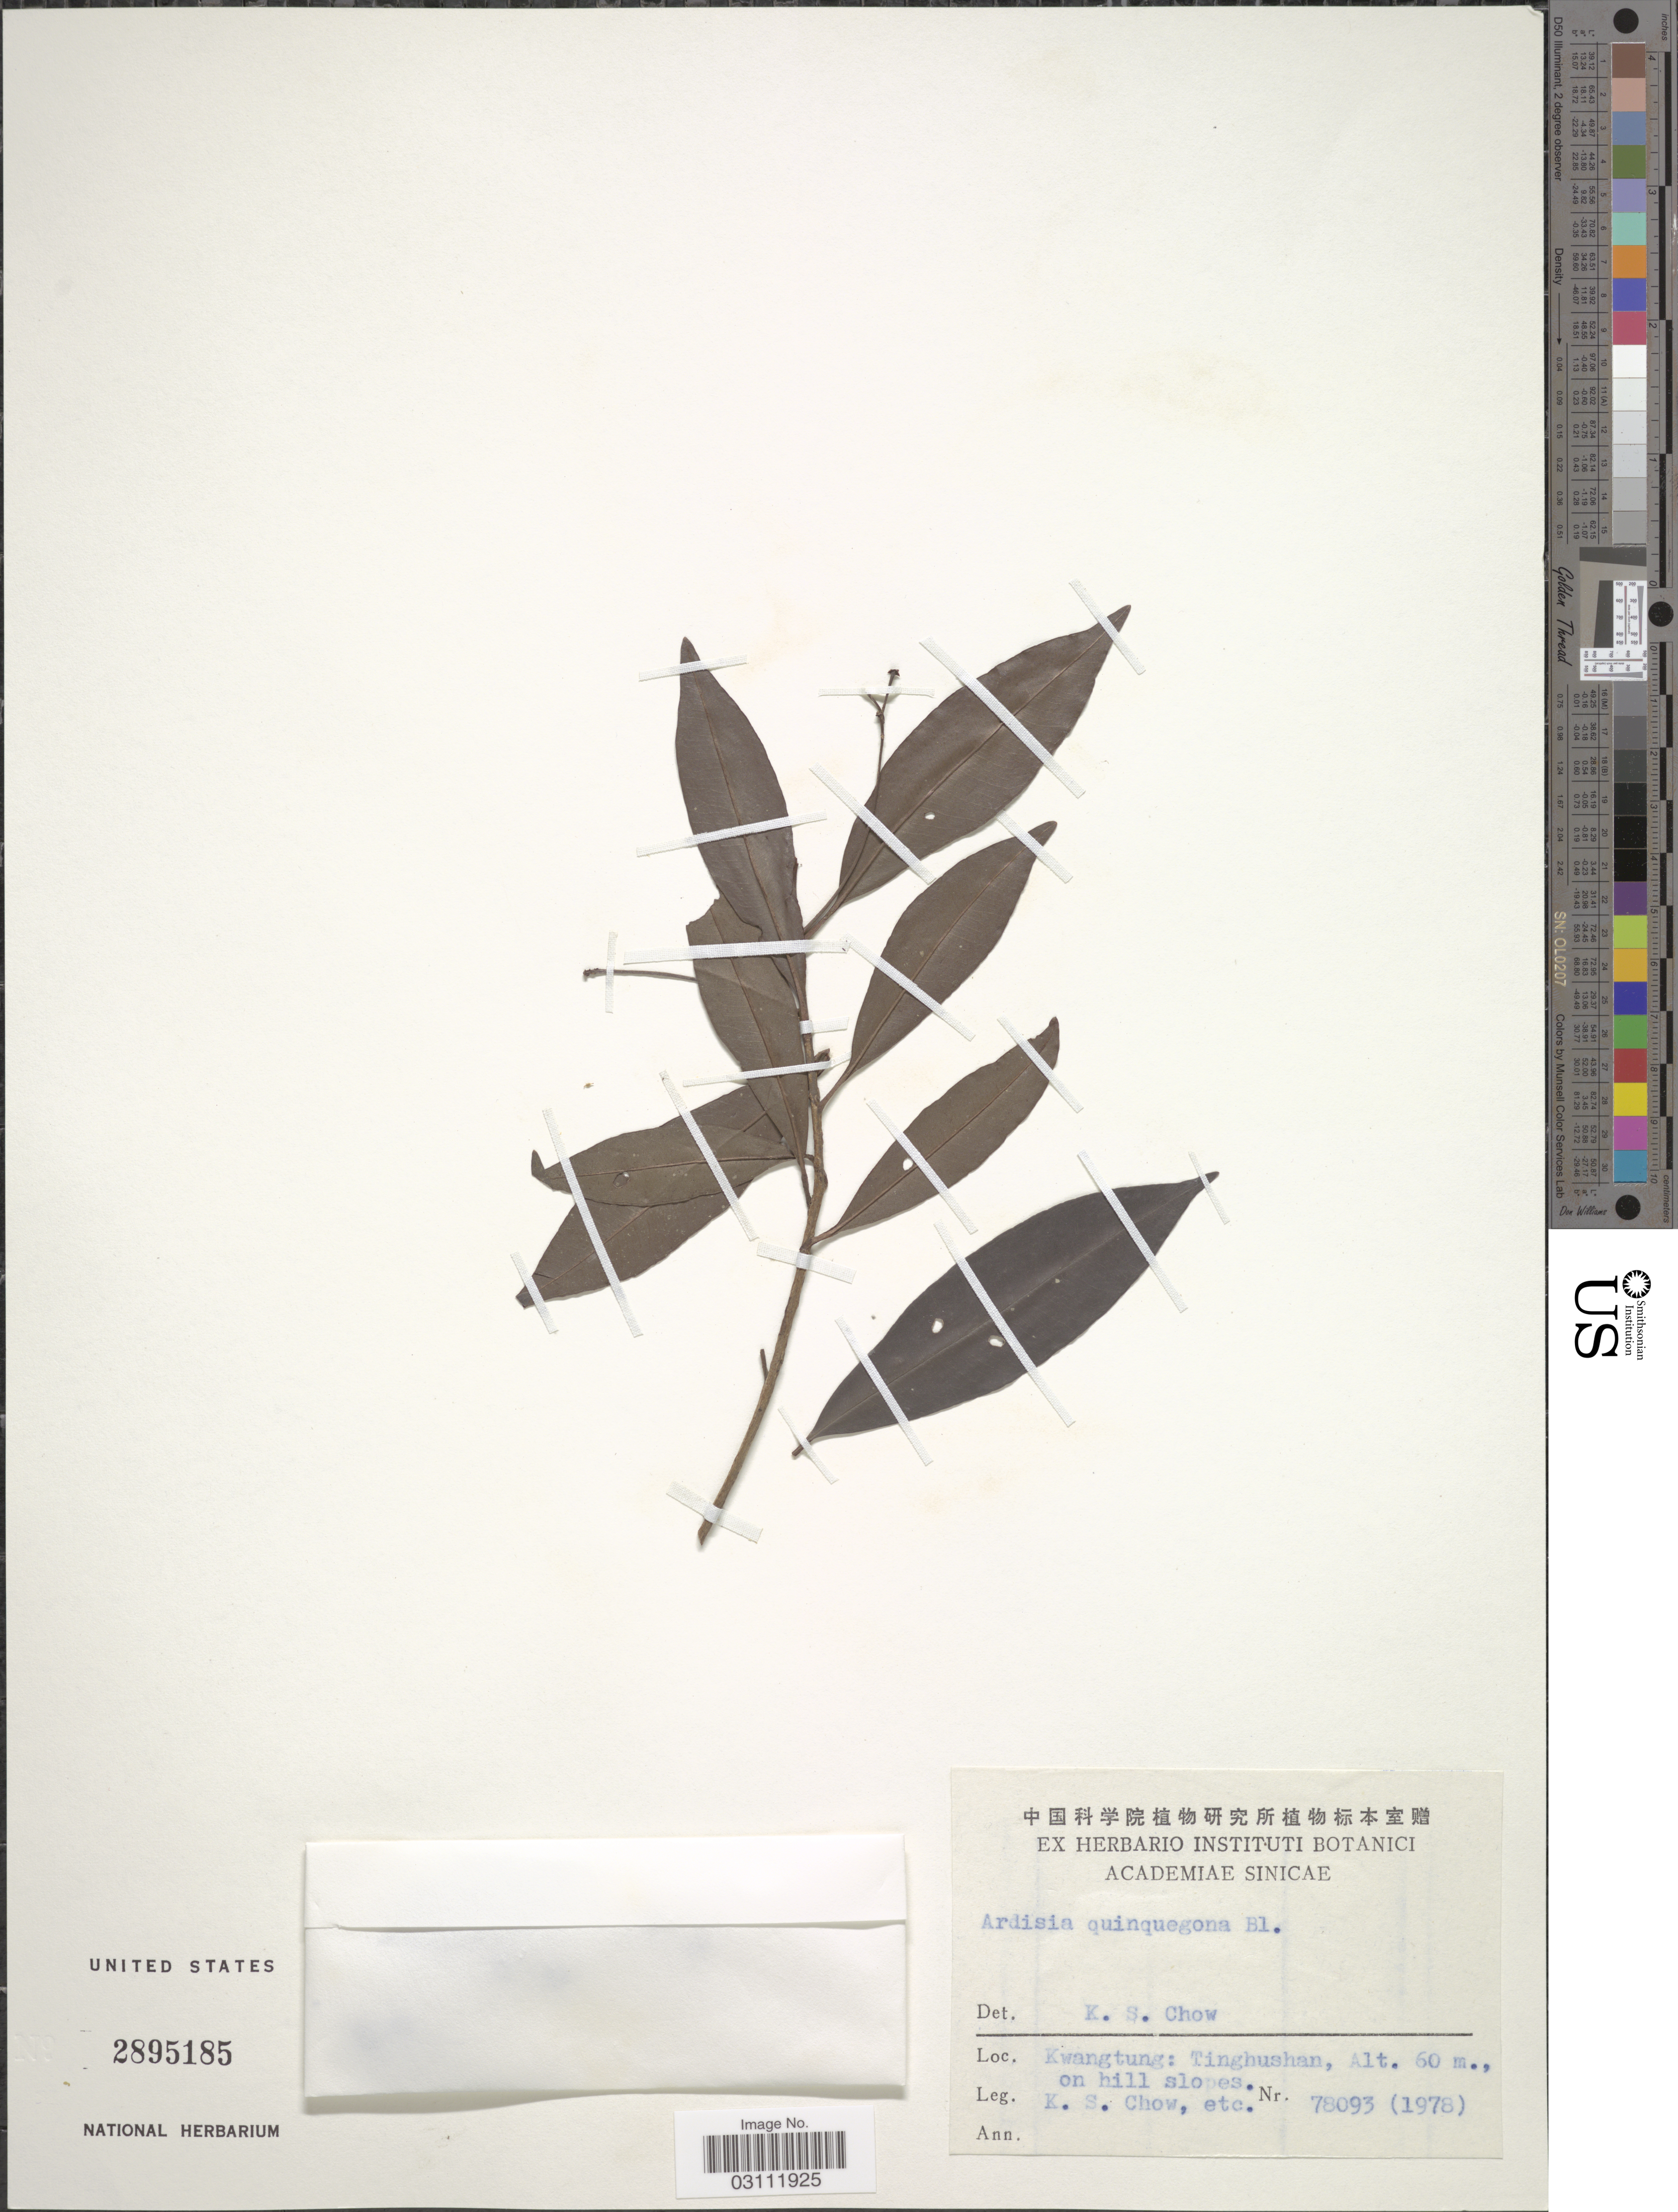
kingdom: Plantae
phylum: Tracheophyta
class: Magnoliopsida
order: Ericales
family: Primulaceae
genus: Ardisia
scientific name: Ardisia quinquegona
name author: Blume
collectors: K. S. Chow & et al.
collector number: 78093(1978)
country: China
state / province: Guangdong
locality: Kwangtung: Tinghushan.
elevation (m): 60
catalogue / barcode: US 2895185